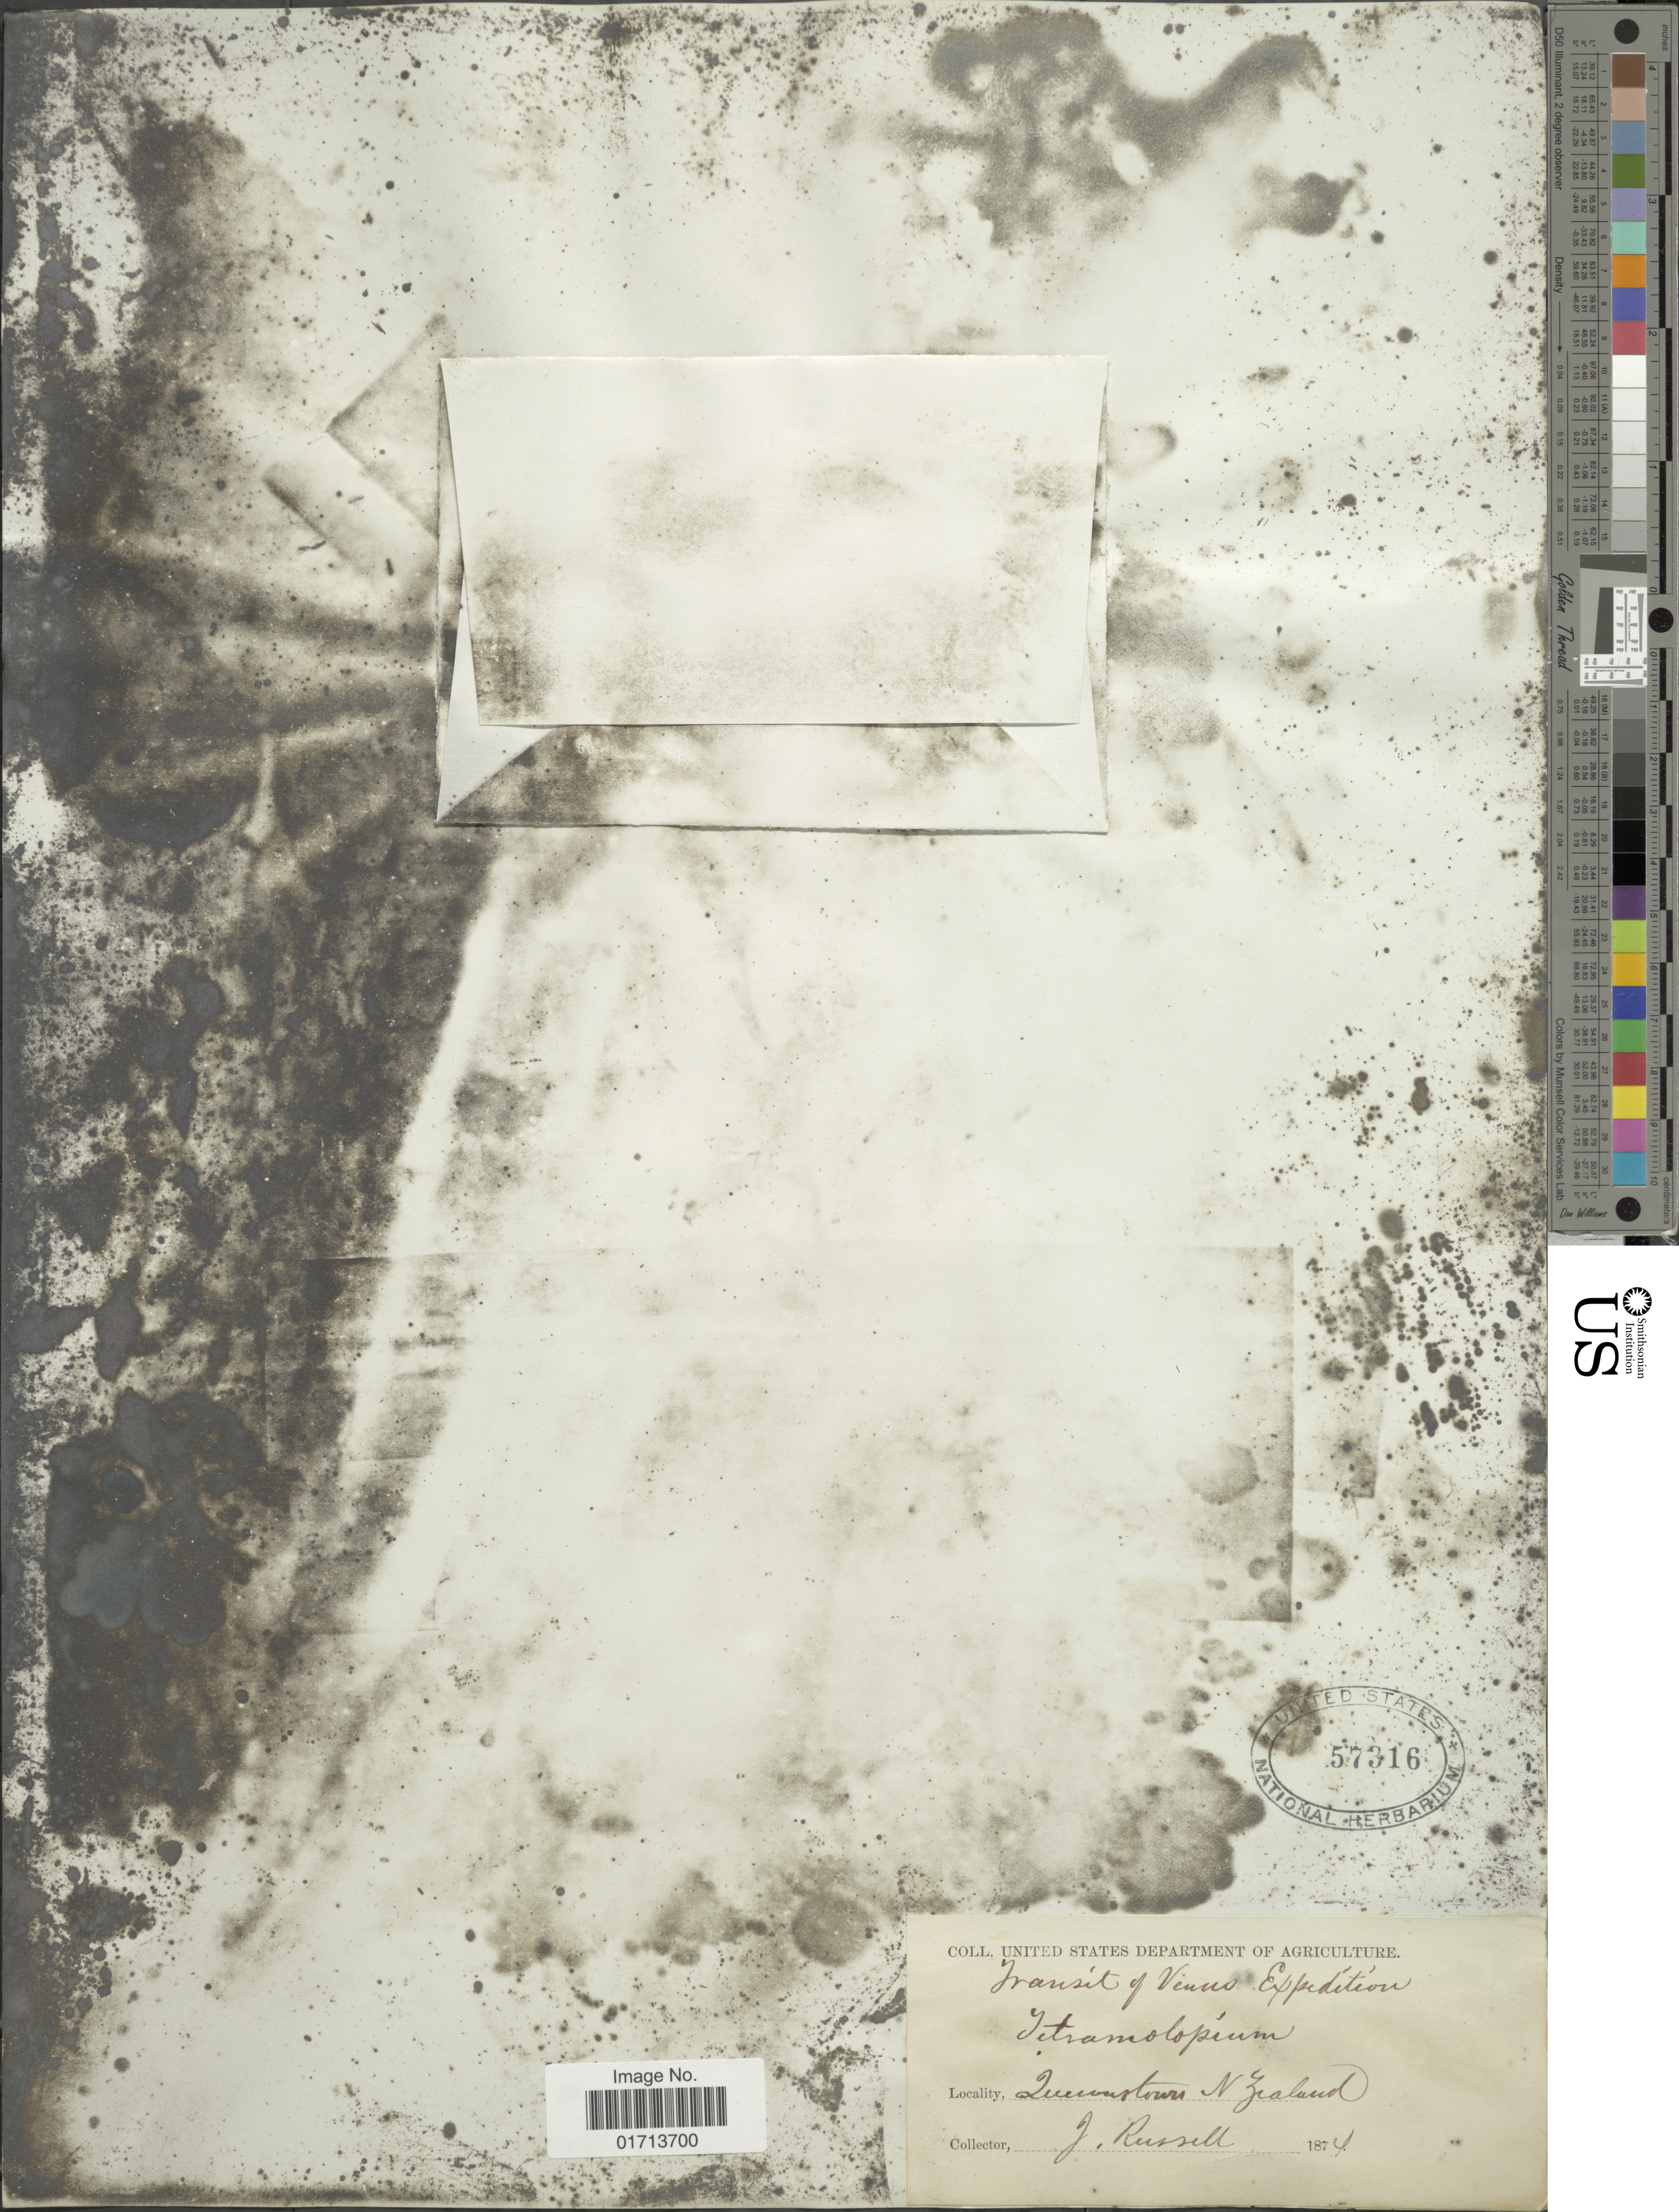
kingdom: Plantae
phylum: Tracheophyta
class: Magnoliopsida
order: Asterales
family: Asteraceae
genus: Vittadinia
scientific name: Vittadinia sp.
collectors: J. Russell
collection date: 1874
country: New Zealand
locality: Luervustours N Zealand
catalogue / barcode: US 57316